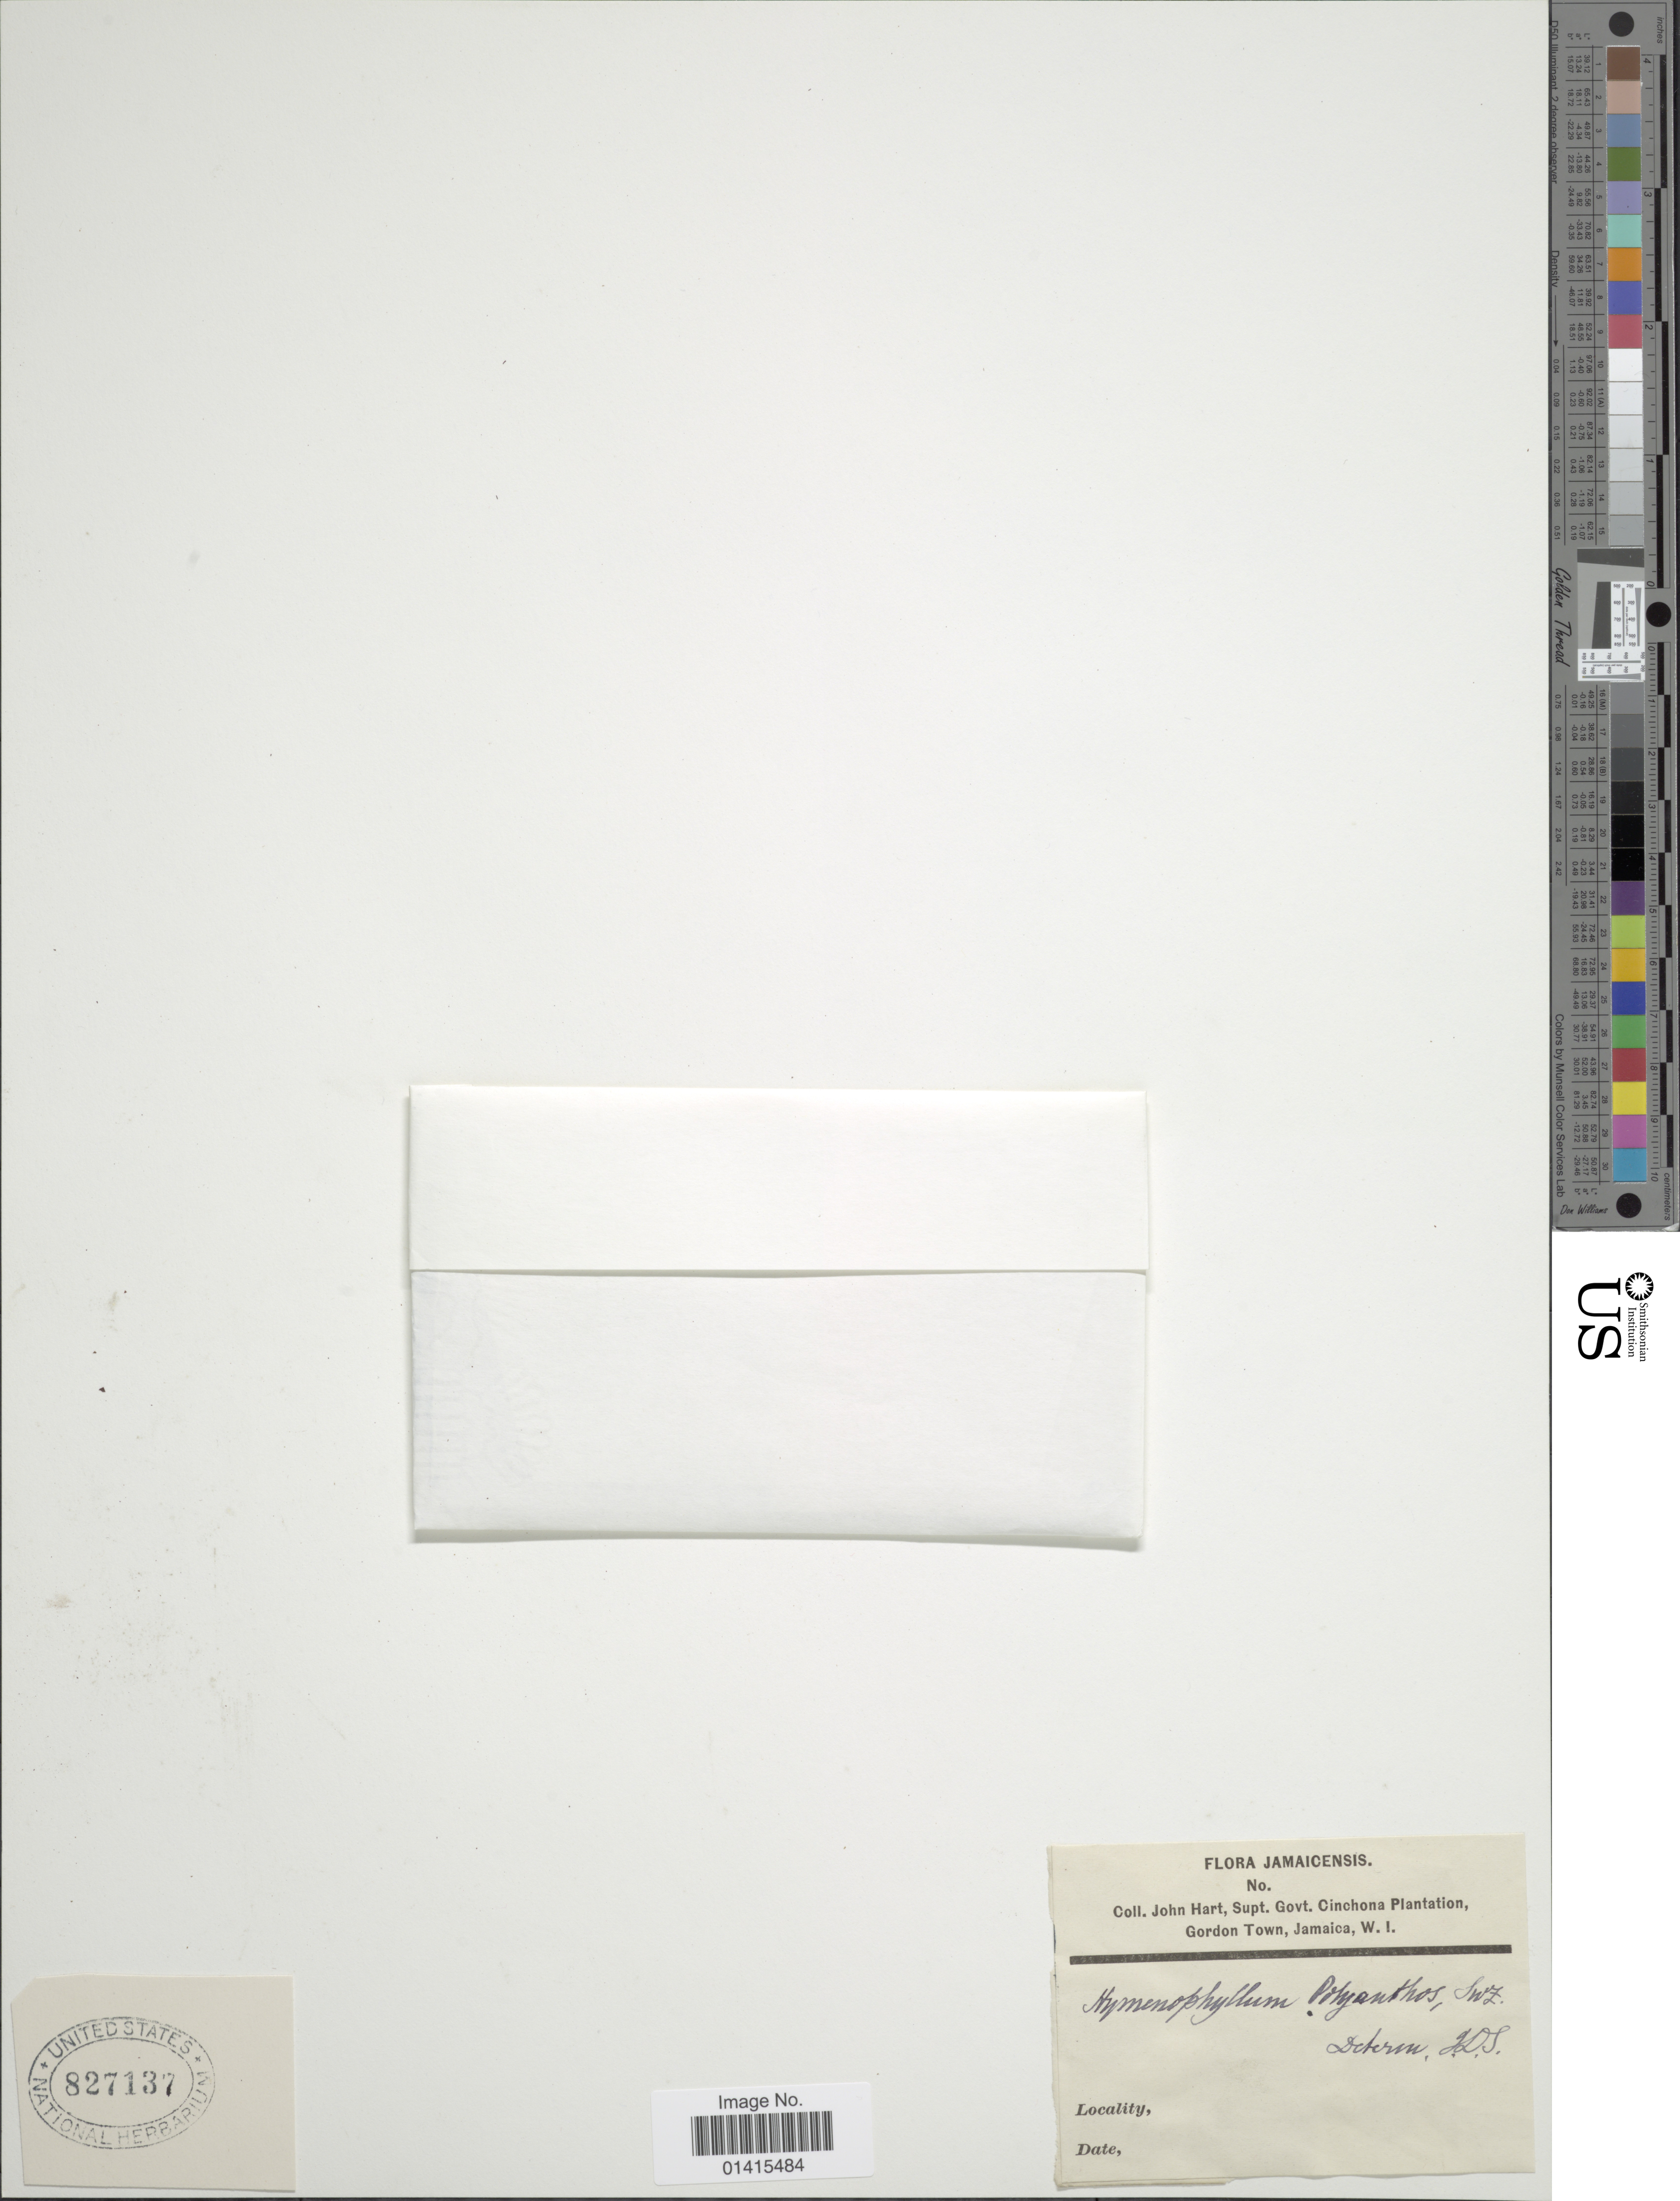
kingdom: Plantae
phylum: Tracheophyta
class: Polypodiopsida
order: Hymenophyllales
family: Hymenophyllaceae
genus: Hymenophyllum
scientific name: Hymenophyllum polyanthos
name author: (Sw.) Sw.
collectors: J. H. Hart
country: Jamaica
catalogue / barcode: US 827137